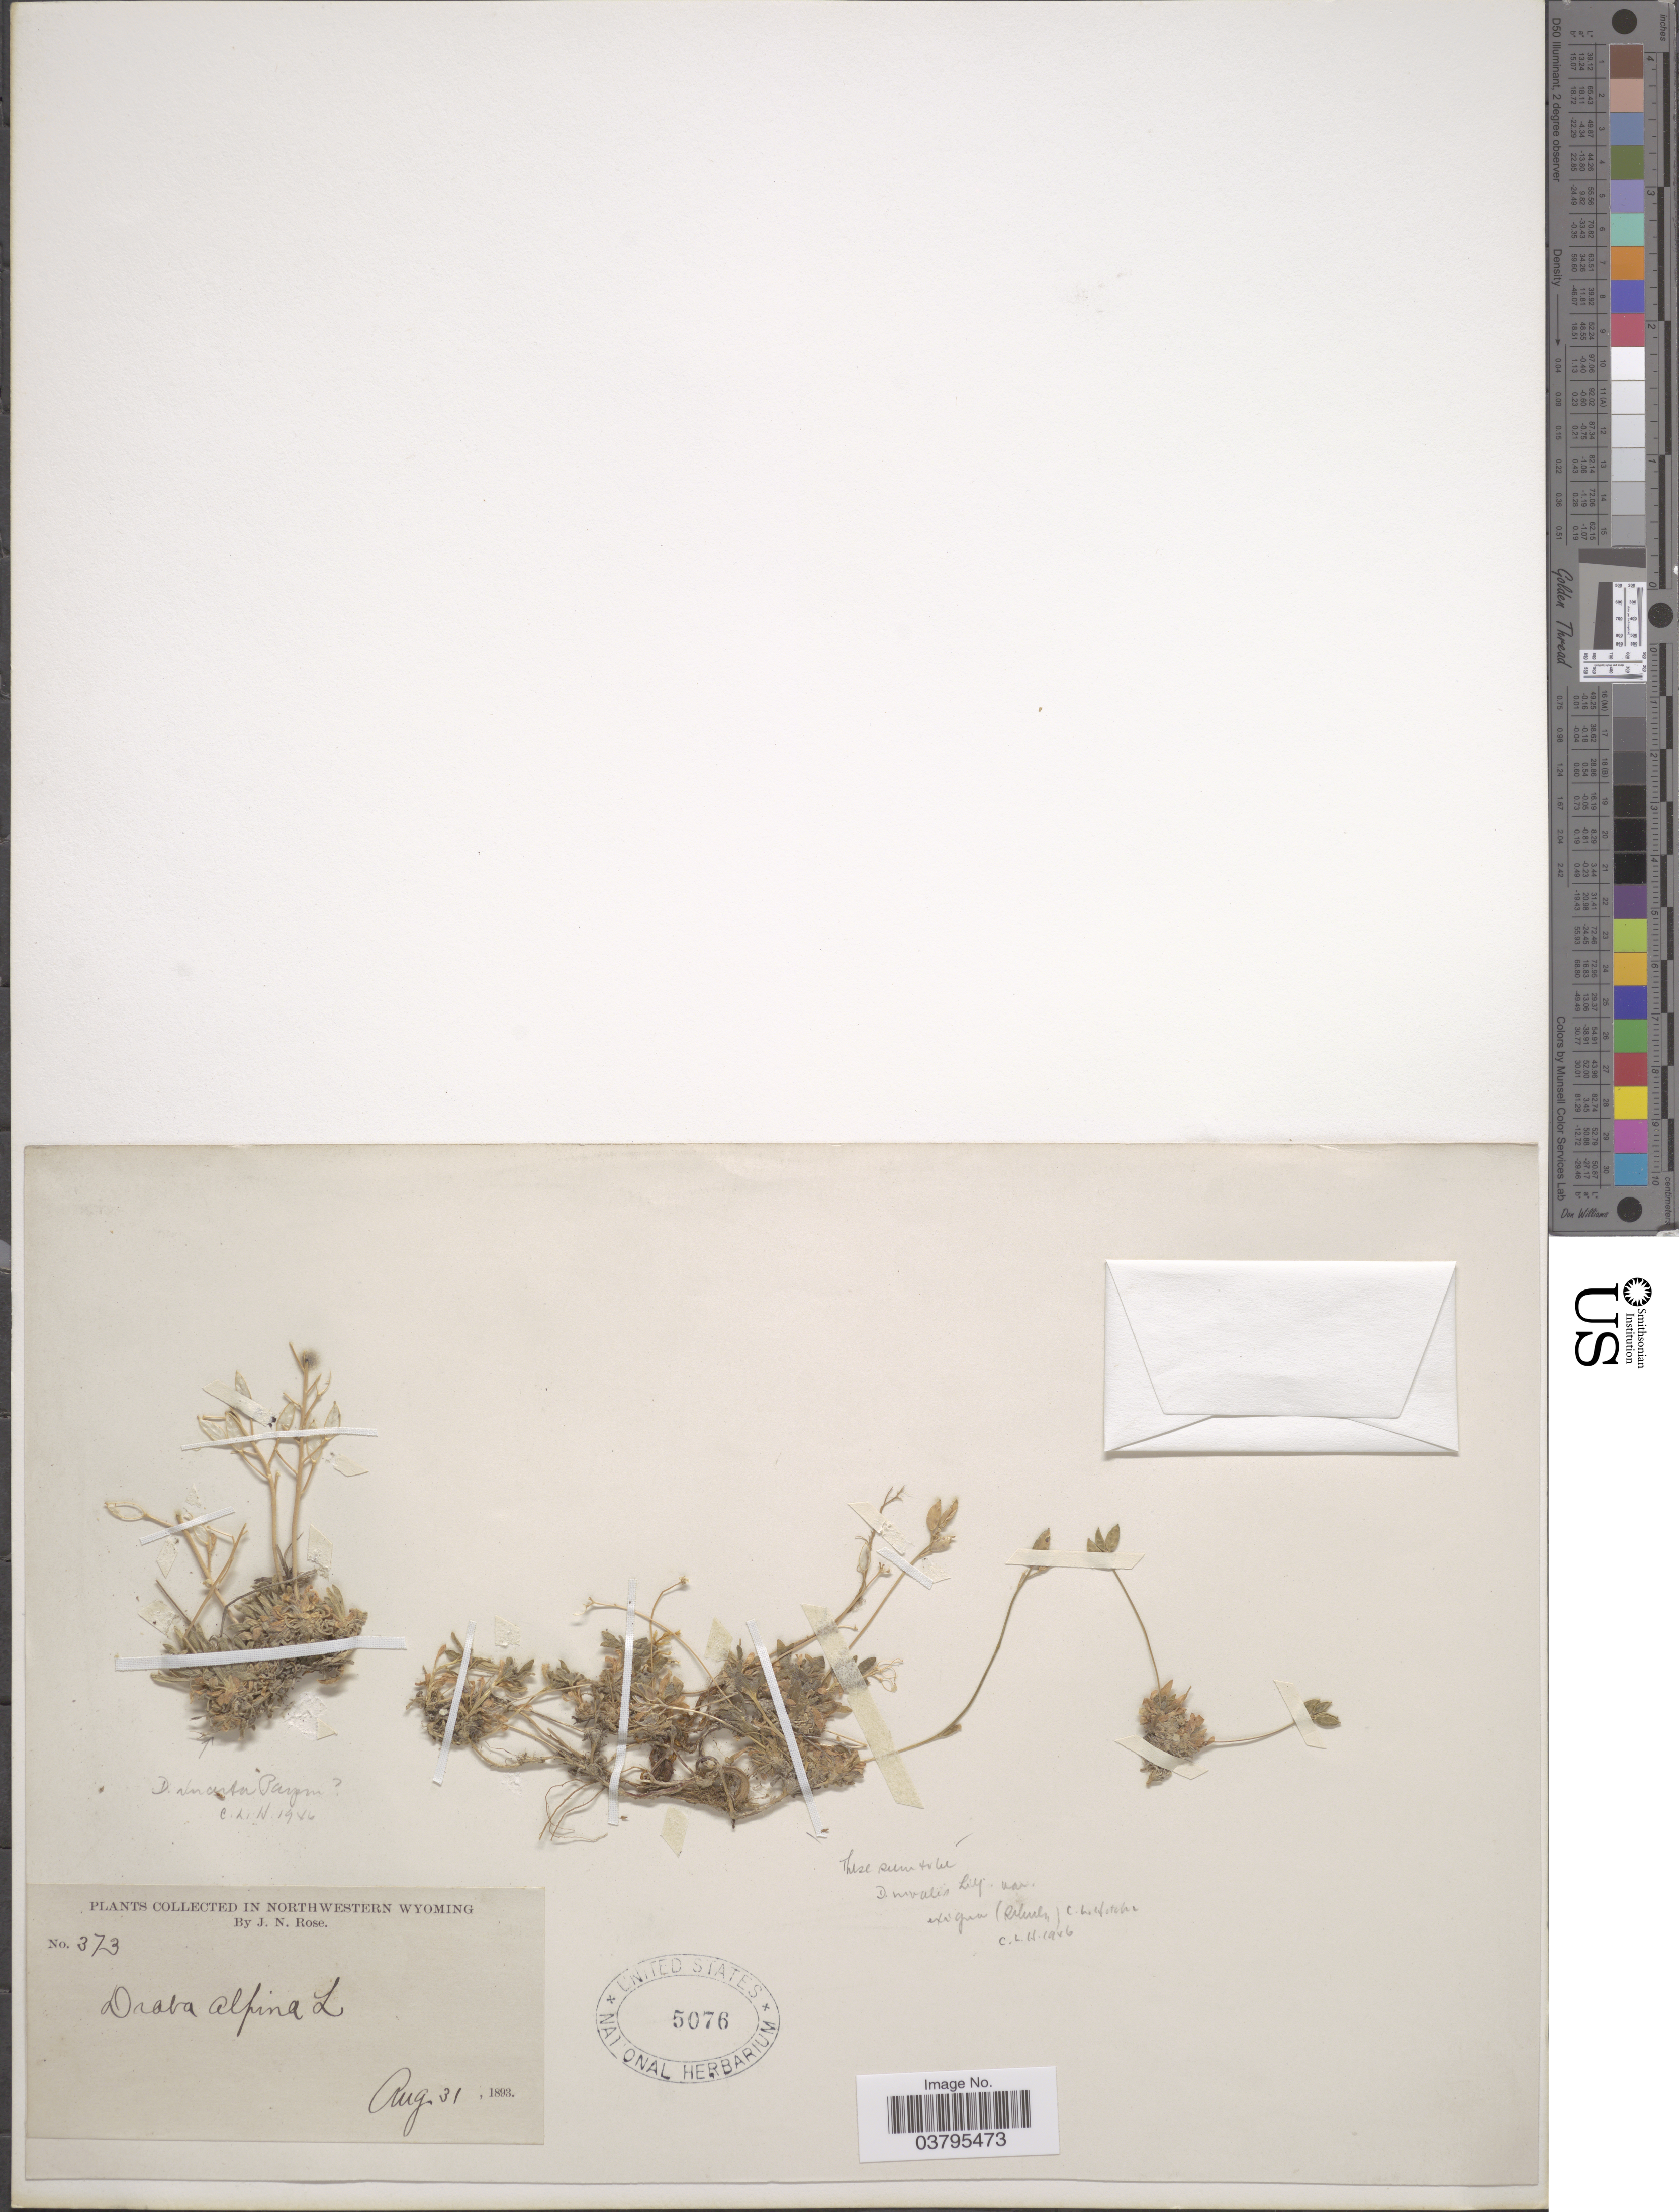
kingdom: Plantae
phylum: Tracheophyta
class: Magnoliopsida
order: Brassicales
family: Brassicaceae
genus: Draba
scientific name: Draba alpina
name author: L.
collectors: J. N. Rose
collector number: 373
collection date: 1893-08-31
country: United States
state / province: Wyoming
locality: Northwestern Wyoming.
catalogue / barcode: US 5076